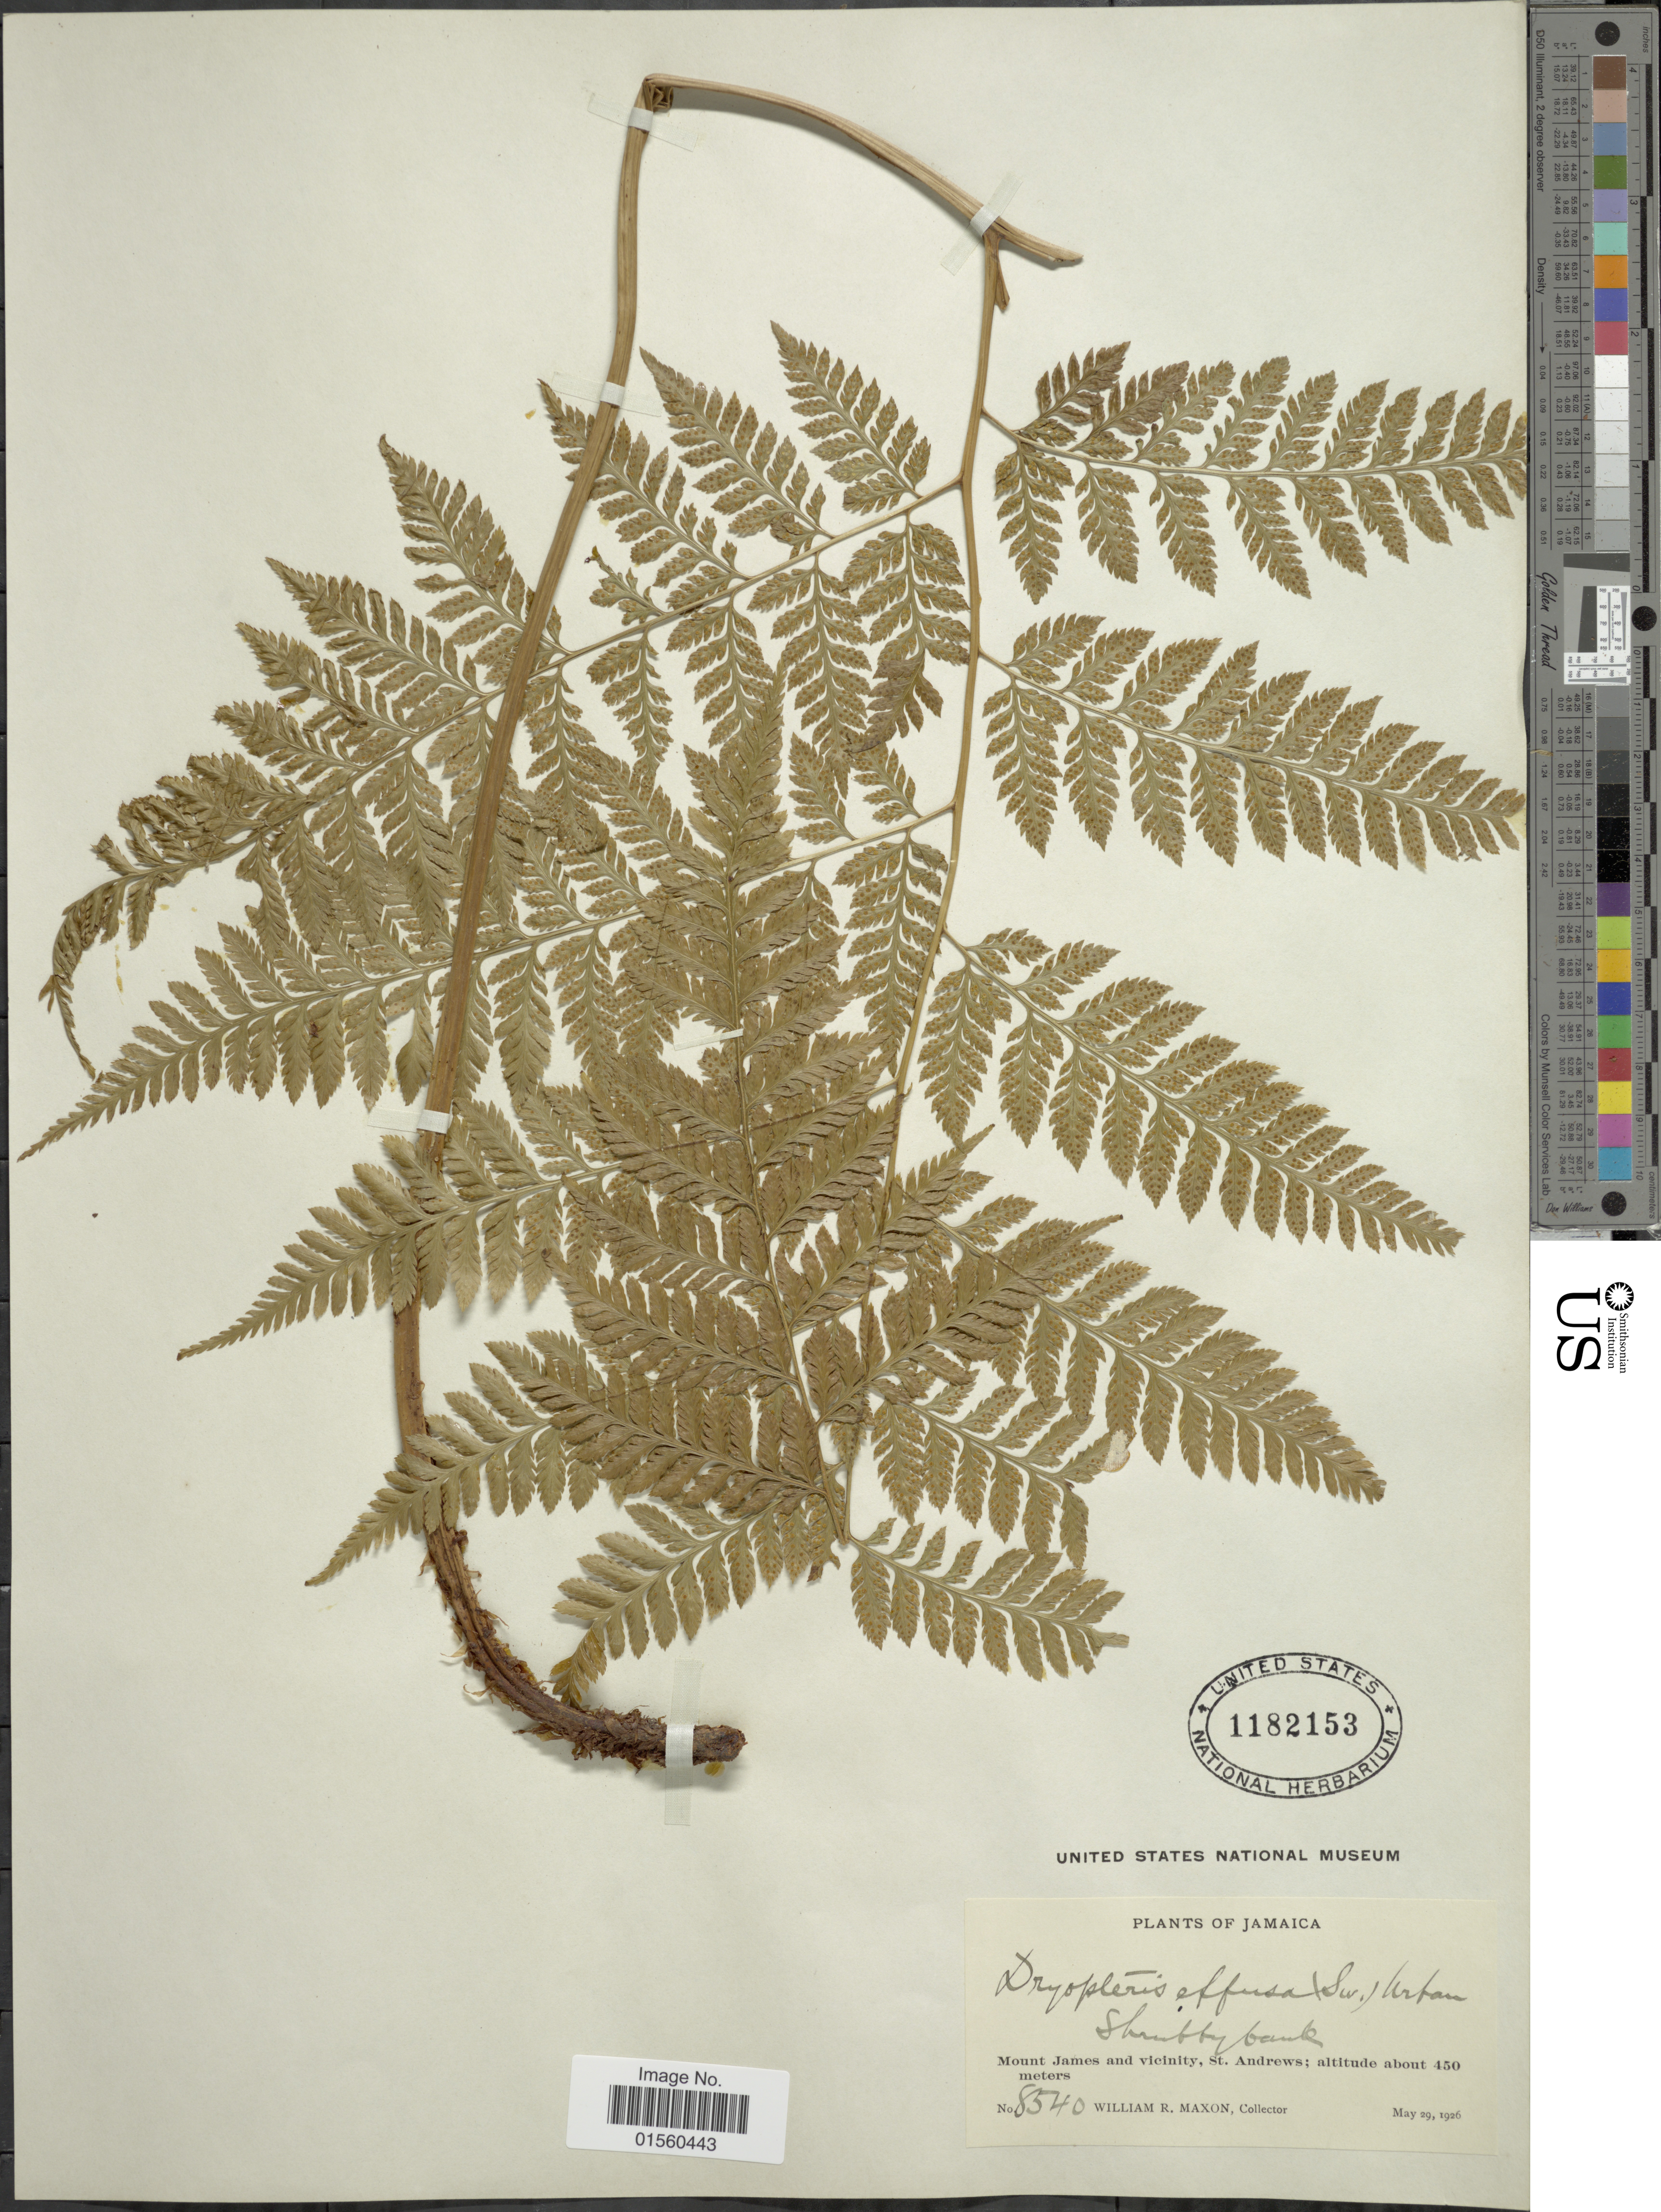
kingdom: Plantae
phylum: Tracheophyta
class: Polypodiopsida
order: Polypodiales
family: Dryopteridaceae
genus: Parapolystichum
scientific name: Parapolystichum effusum var. effusum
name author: (Sw.) Ching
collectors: W. R. Maxon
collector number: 8540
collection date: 1926-05-29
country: Jamaica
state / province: Saint Andrew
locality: Mount James and vicinity, St. Andrews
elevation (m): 450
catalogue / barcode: US 1182153